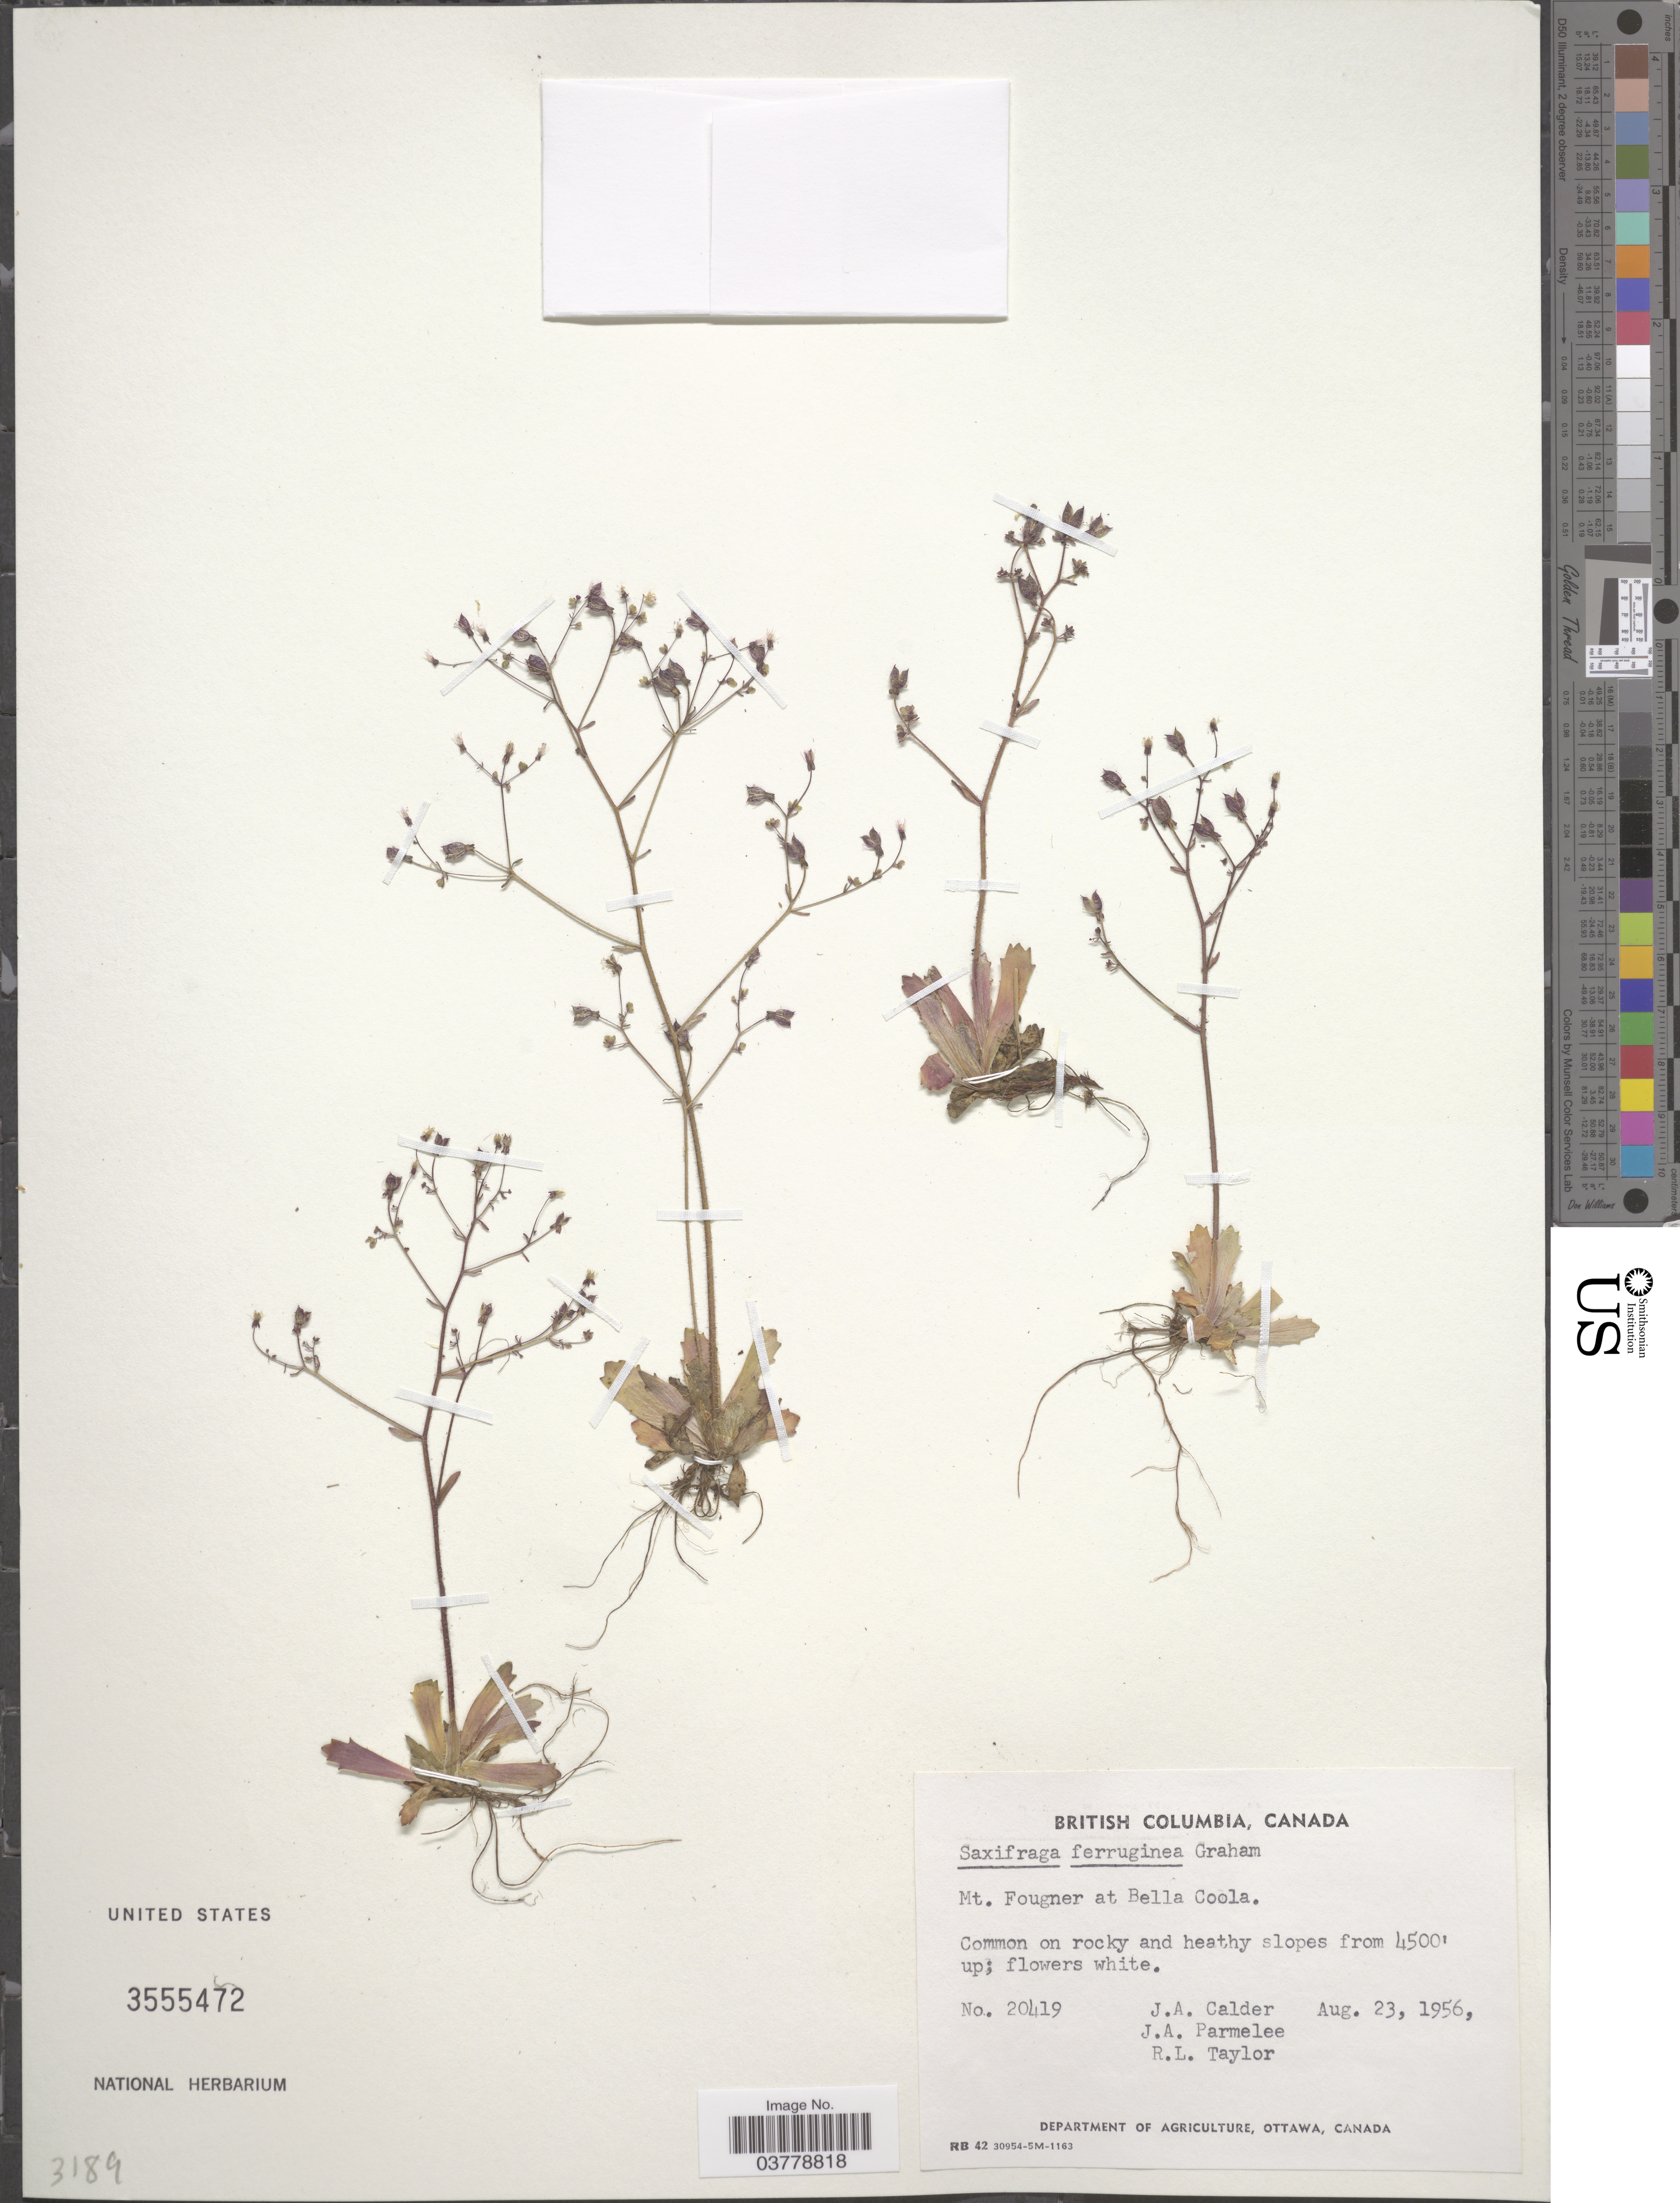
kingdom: Plantae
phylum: Tracheophyta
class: Magnoliopsida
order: Saxifragales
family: Saxifragaceae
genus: Micranthes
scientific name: Micranthes ferruginea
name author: (Graham) Brouillet & Gornall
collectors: J. A. Calder, J. A. Parmelee & R. Taylor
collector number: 20419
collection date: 1956-08-23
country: Canada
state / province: British Columbia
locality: Mt. Fougner at Bella Coola.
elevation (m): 1372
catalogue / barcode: US 3555472